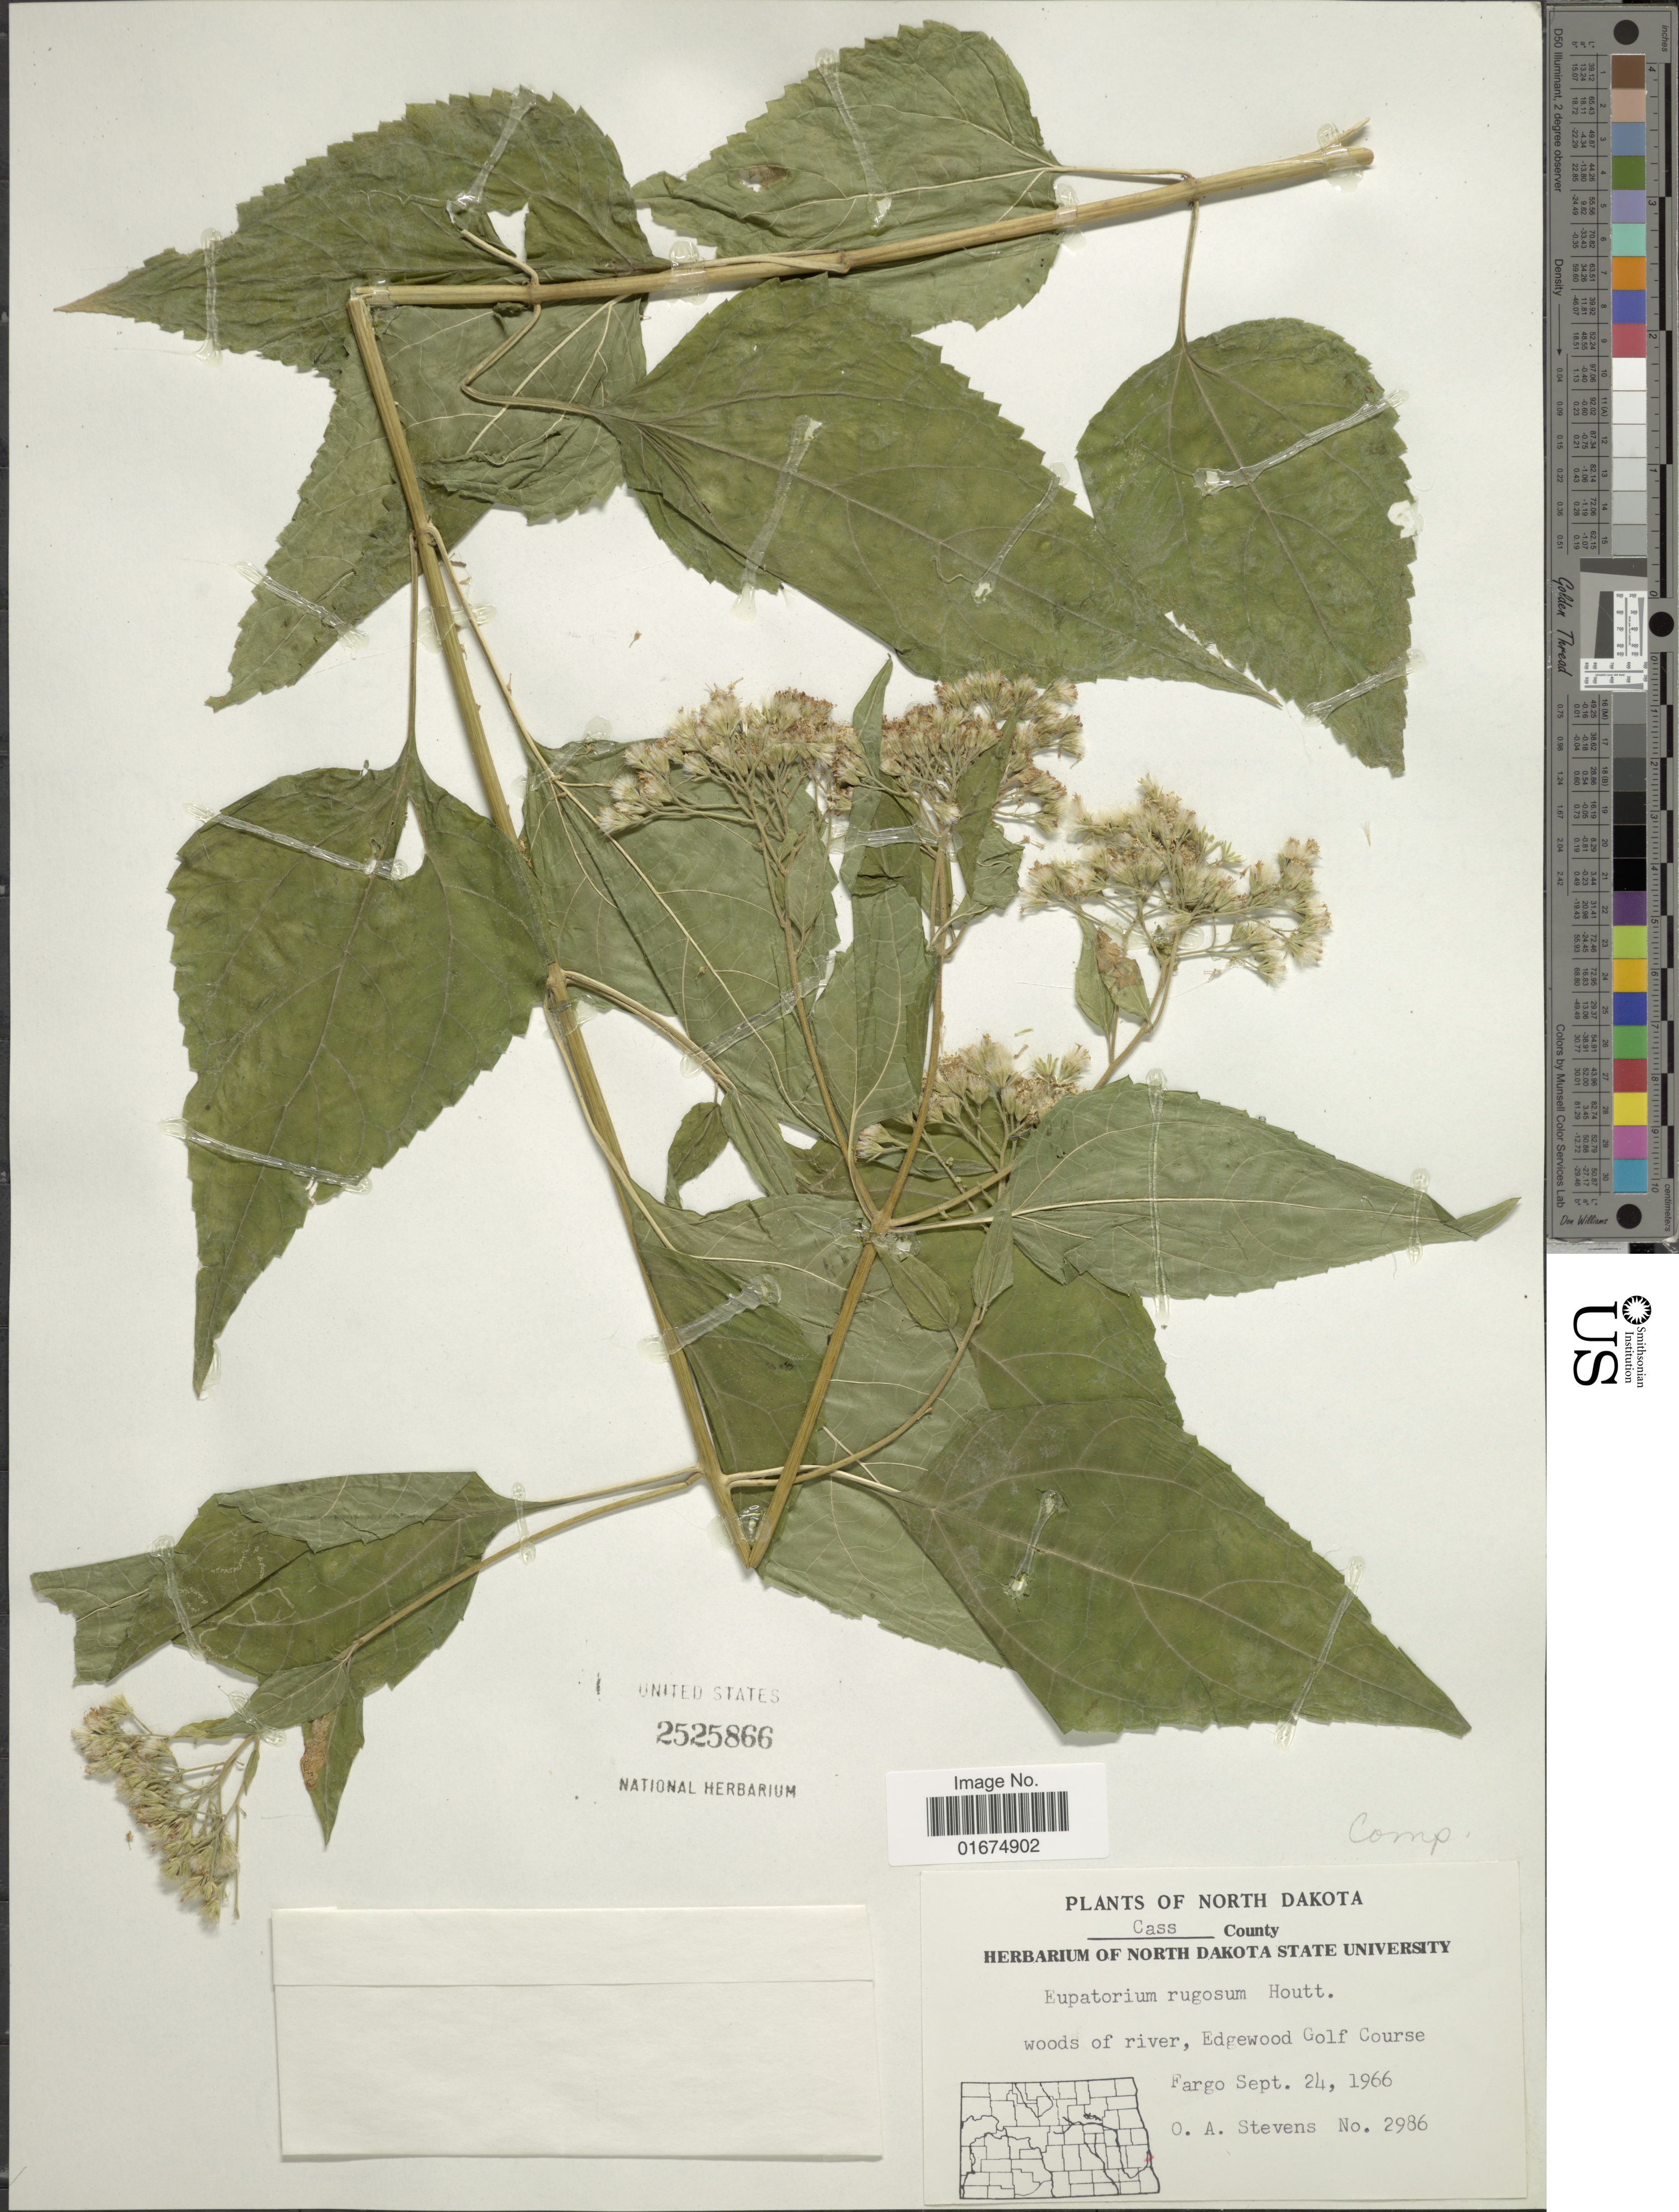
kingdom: Plantae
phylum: Tracheophyta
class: Magnoliopsida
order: Asterales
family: Asteraceae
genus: Ageratina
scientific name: Ageratina altissima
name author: (L.) R.M. King & H. Rob.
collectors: O. A. Stevens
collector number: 2986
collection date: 1966-09-24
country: United States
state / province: North Dakota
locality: Cass County, Woods of river, Edgewood Golf Course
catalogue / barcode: US 2525866